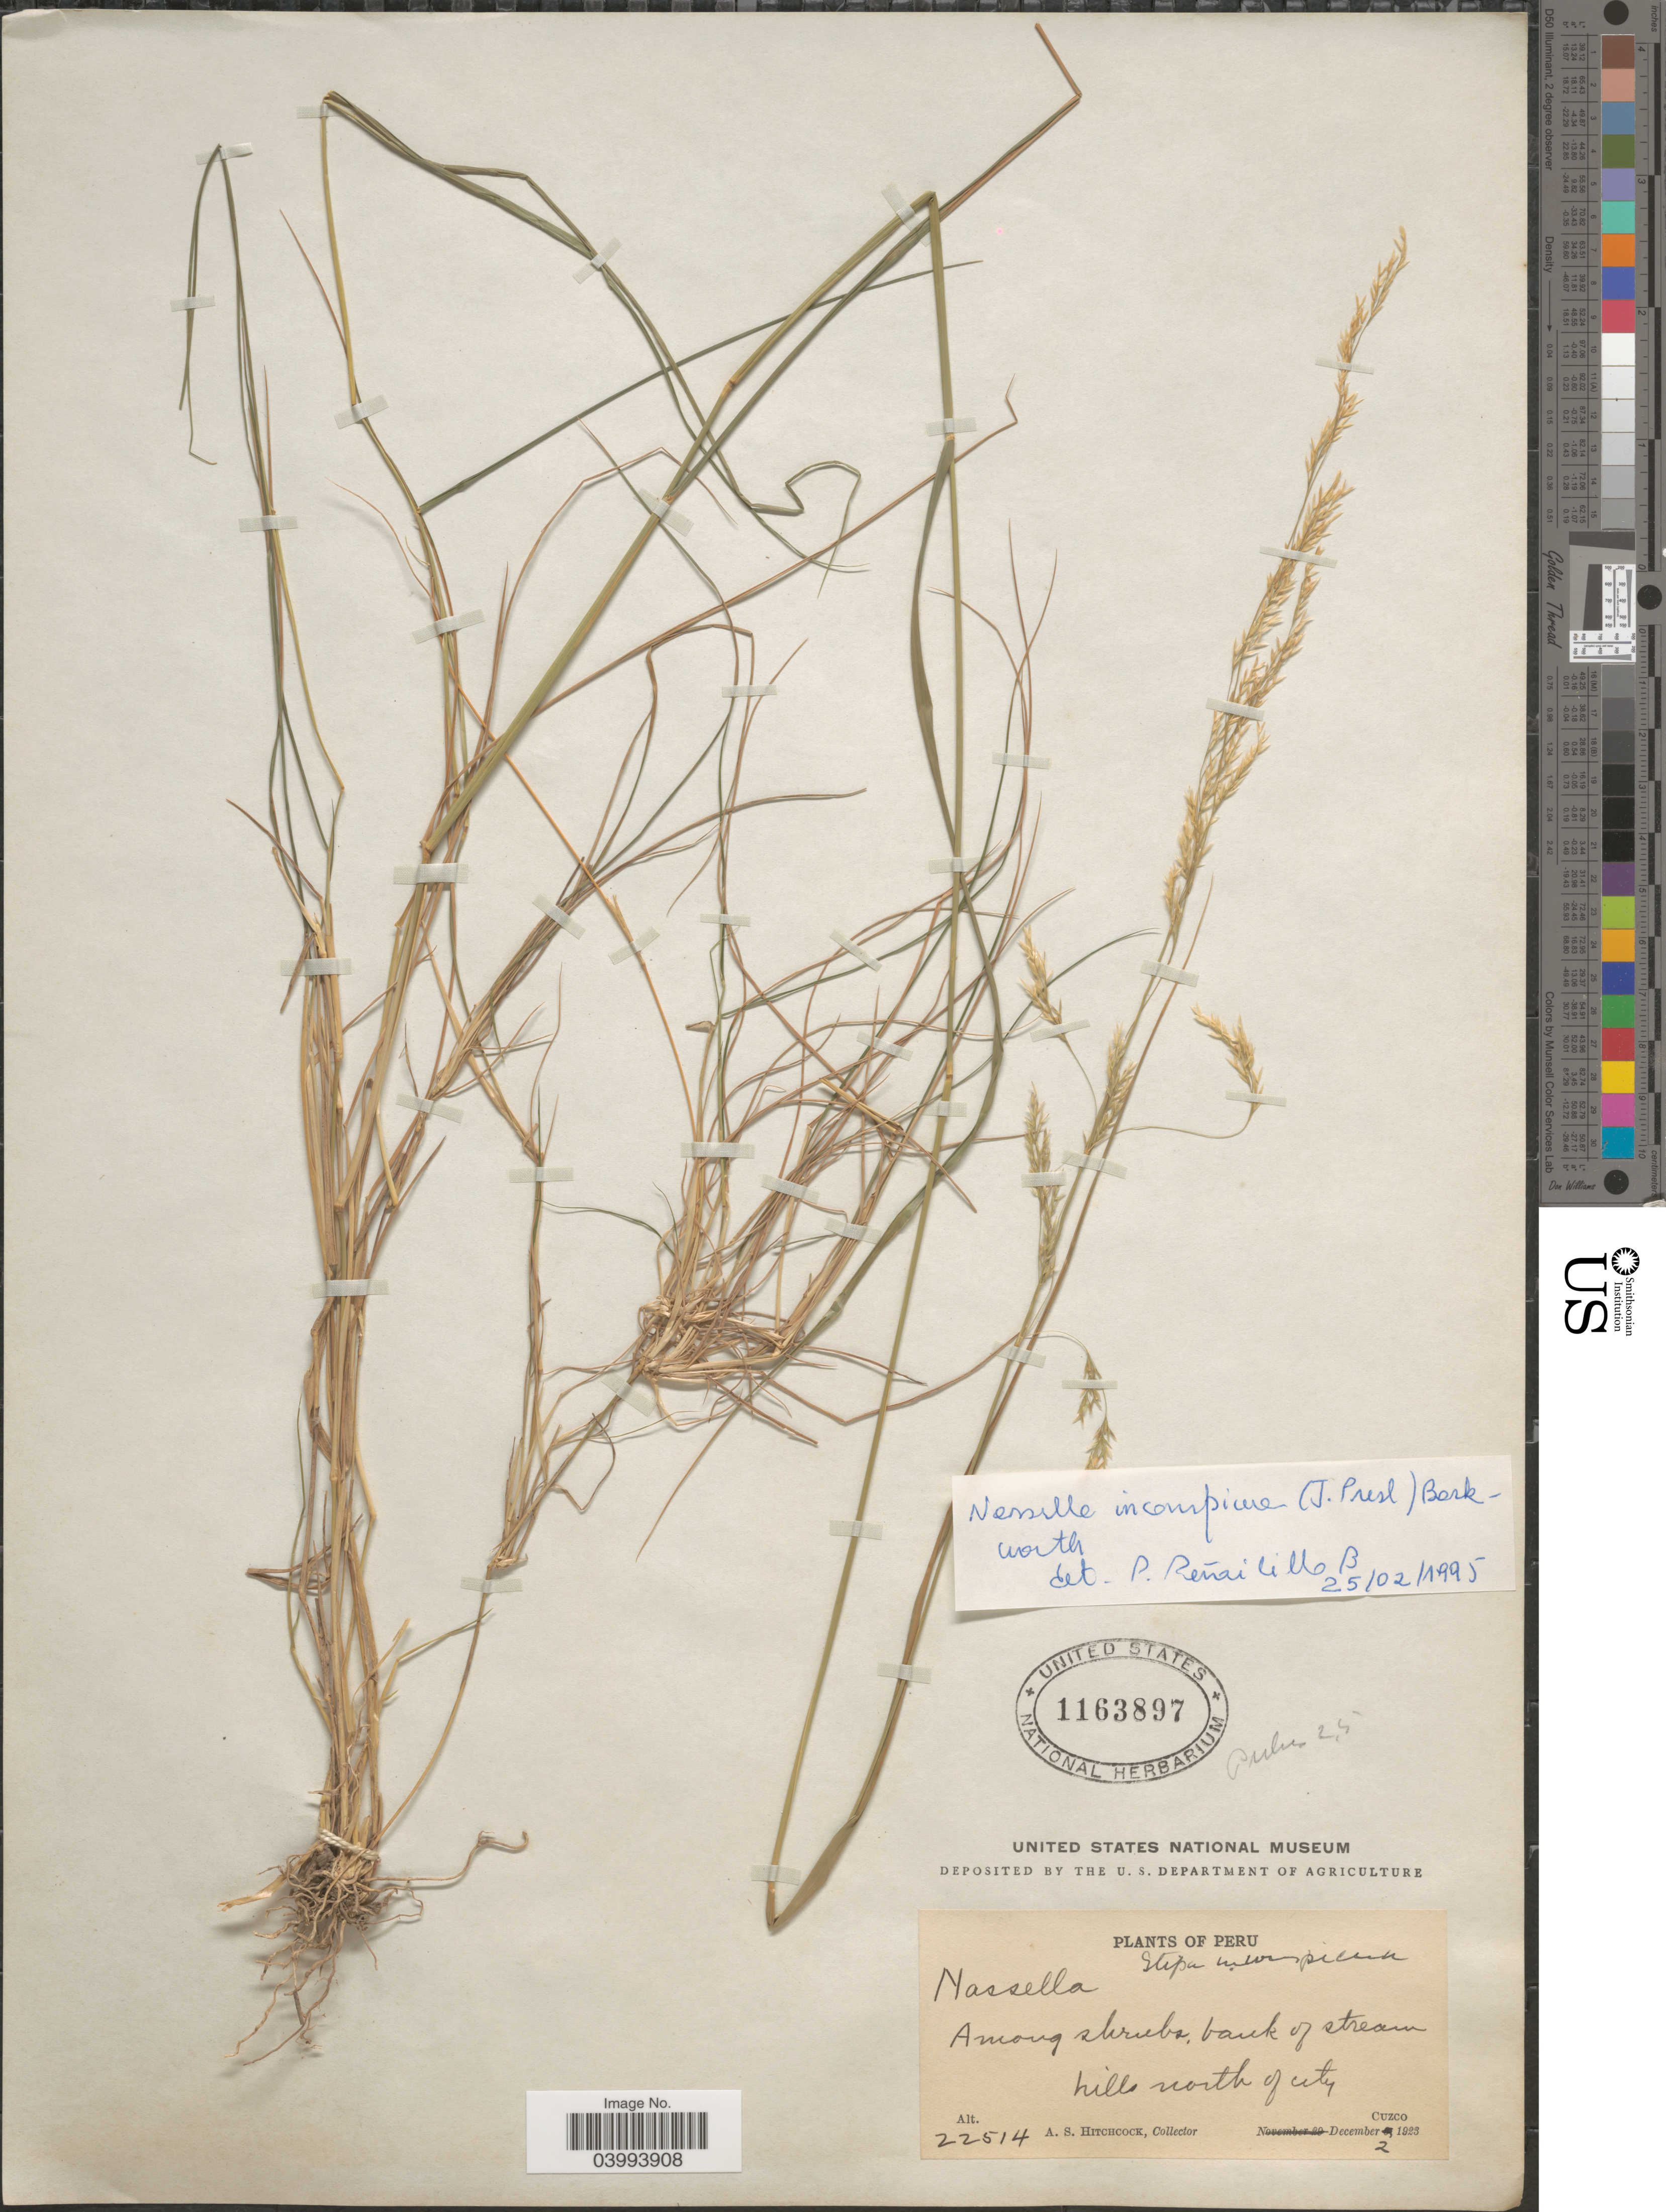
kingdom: Plantae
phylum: Tracheophyta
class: Liliopsida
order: Poales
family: Poaceae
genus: Nassella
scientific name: Nassella inconspicua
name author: (J. Presl) Barkworth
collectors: A. S. Hitchcock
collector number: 22514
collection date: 1923-12-02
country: Peru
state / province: Cusco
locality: Among shrubs, bank of stream hills north of city. Cuzco.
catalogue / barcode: US 1163897